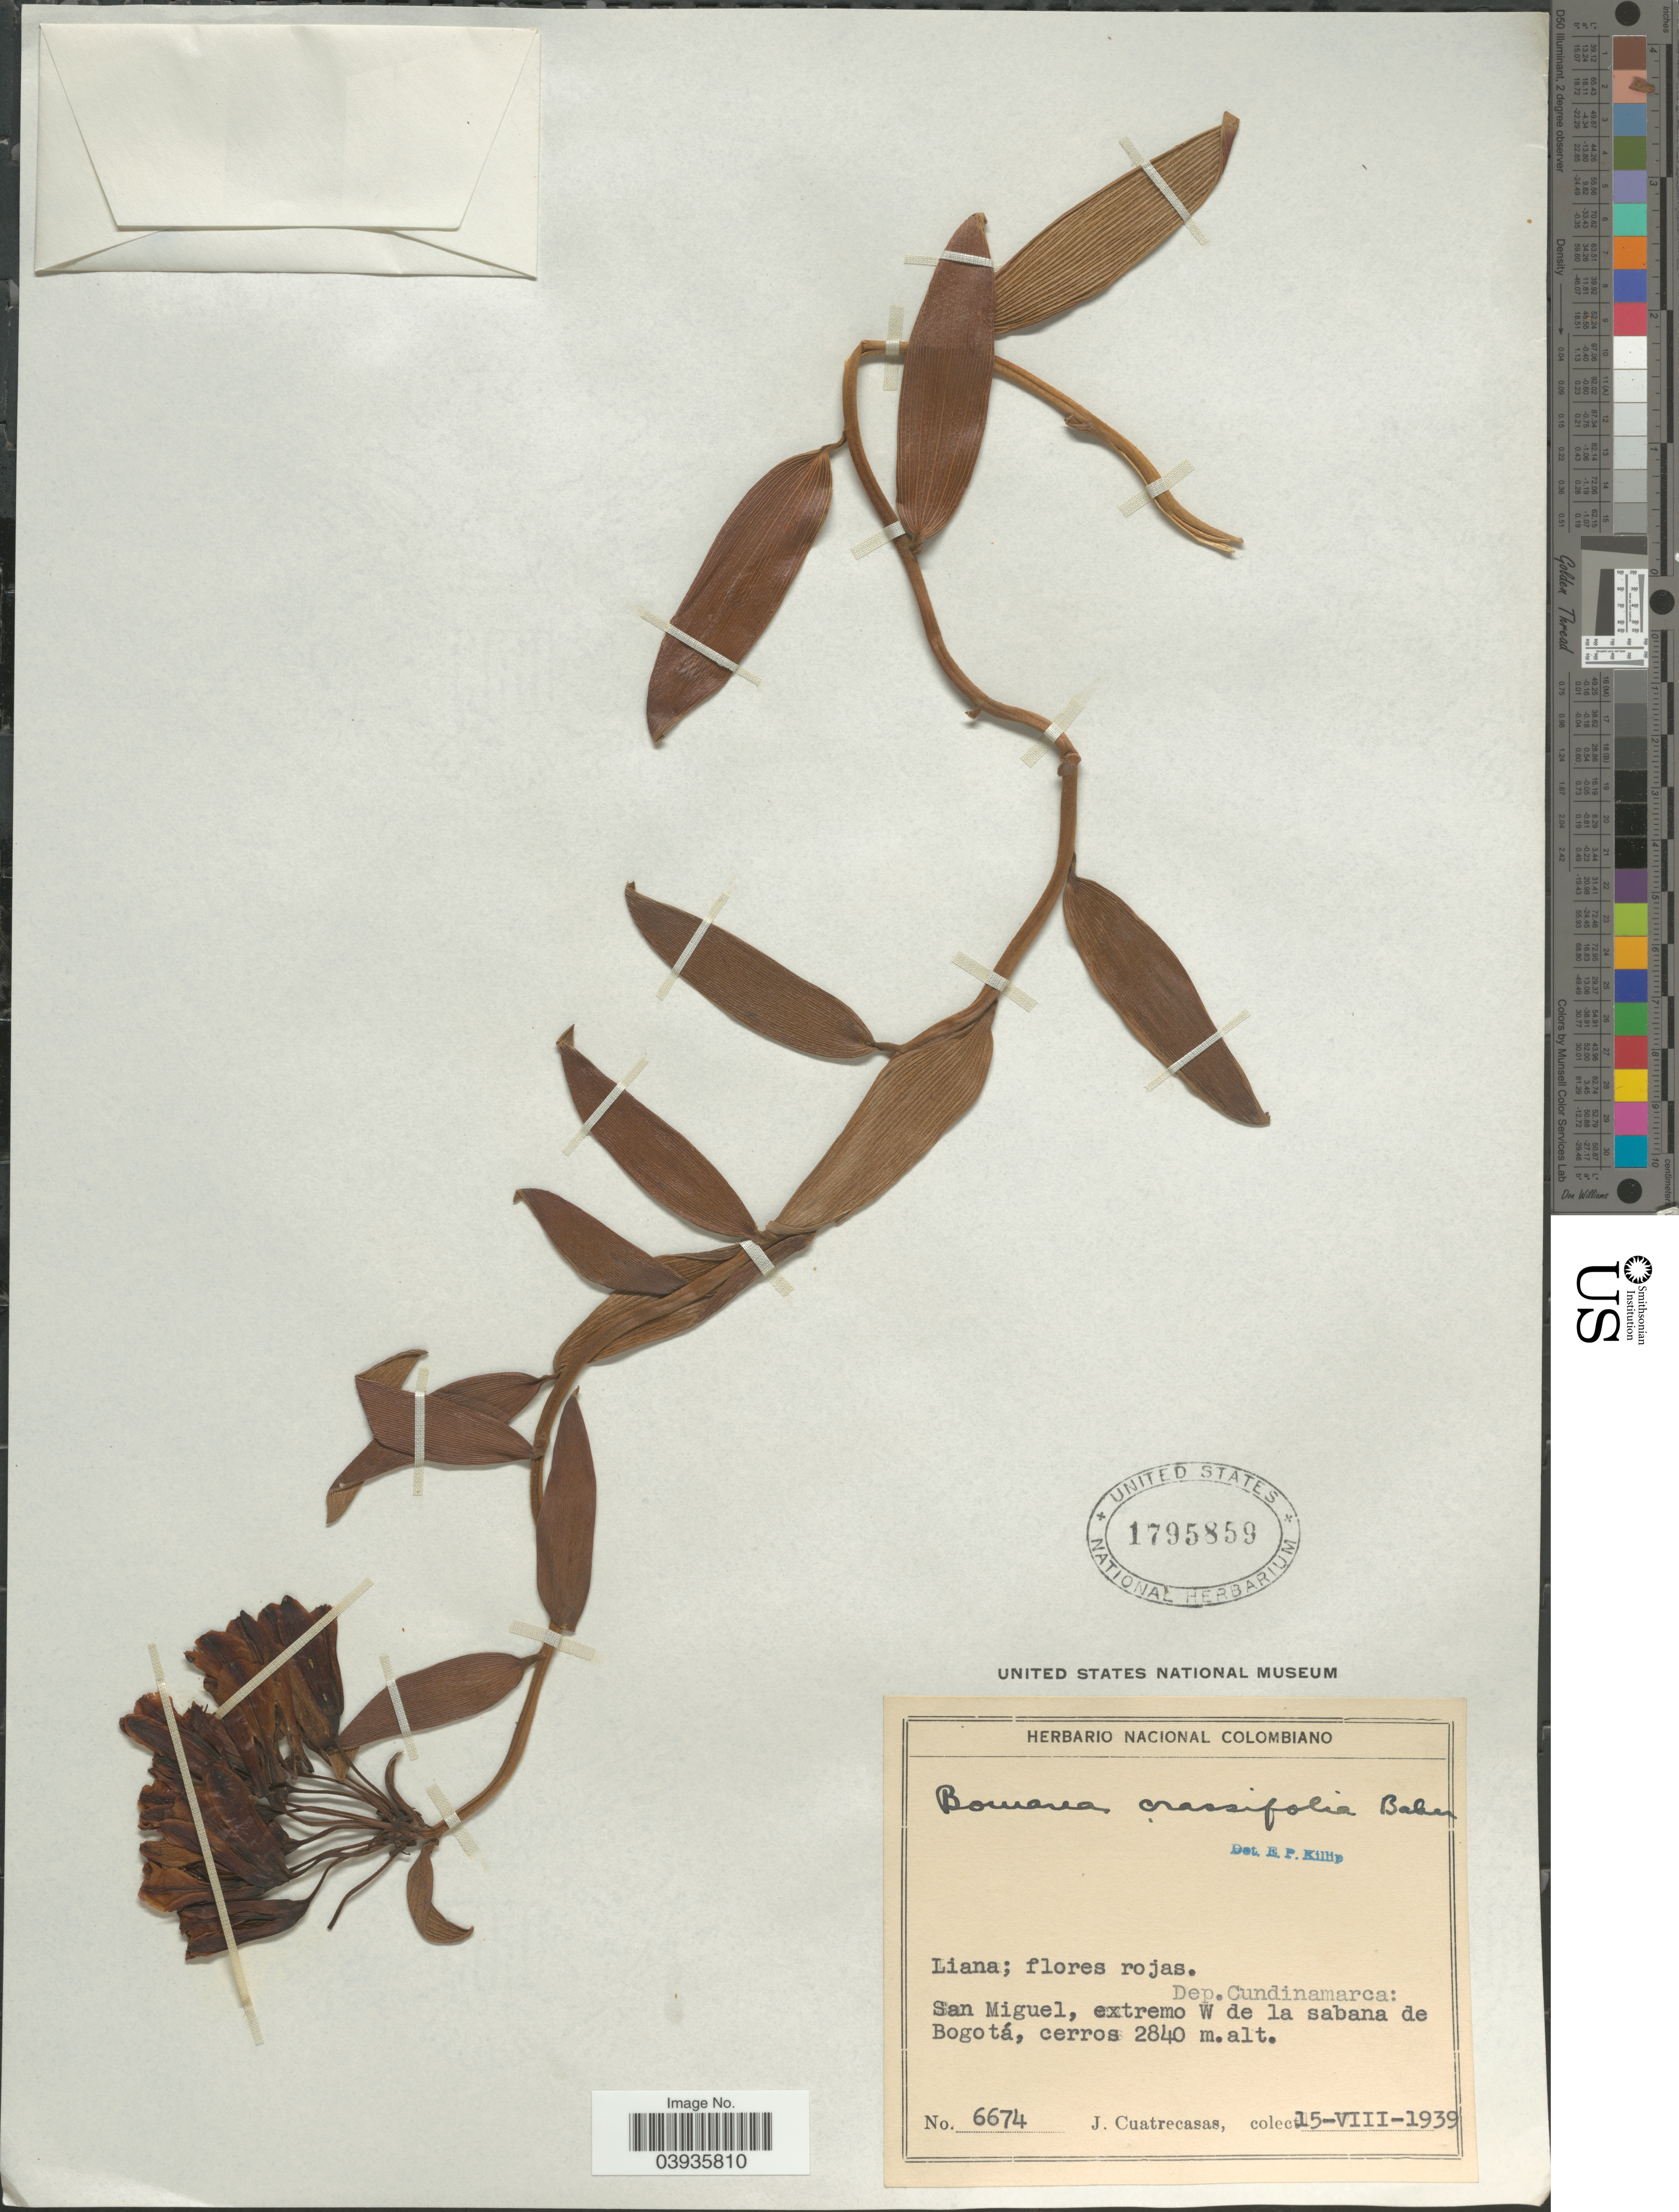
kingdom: Plantae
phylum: Tracheophyta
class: Liliopsida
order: Liliales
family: Alstroemeriaceae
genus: Bomarea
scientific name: Bomarea crassifolia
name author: Baker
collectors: J. Cuatrecasas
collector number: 6674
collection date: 1939-08-15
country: Colombia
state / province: Cundinamarca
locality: Dep.Cundinamarca: San Miguel, extremo W de la sabana de Bogotá.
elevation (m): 2840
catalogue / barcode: US 1795859